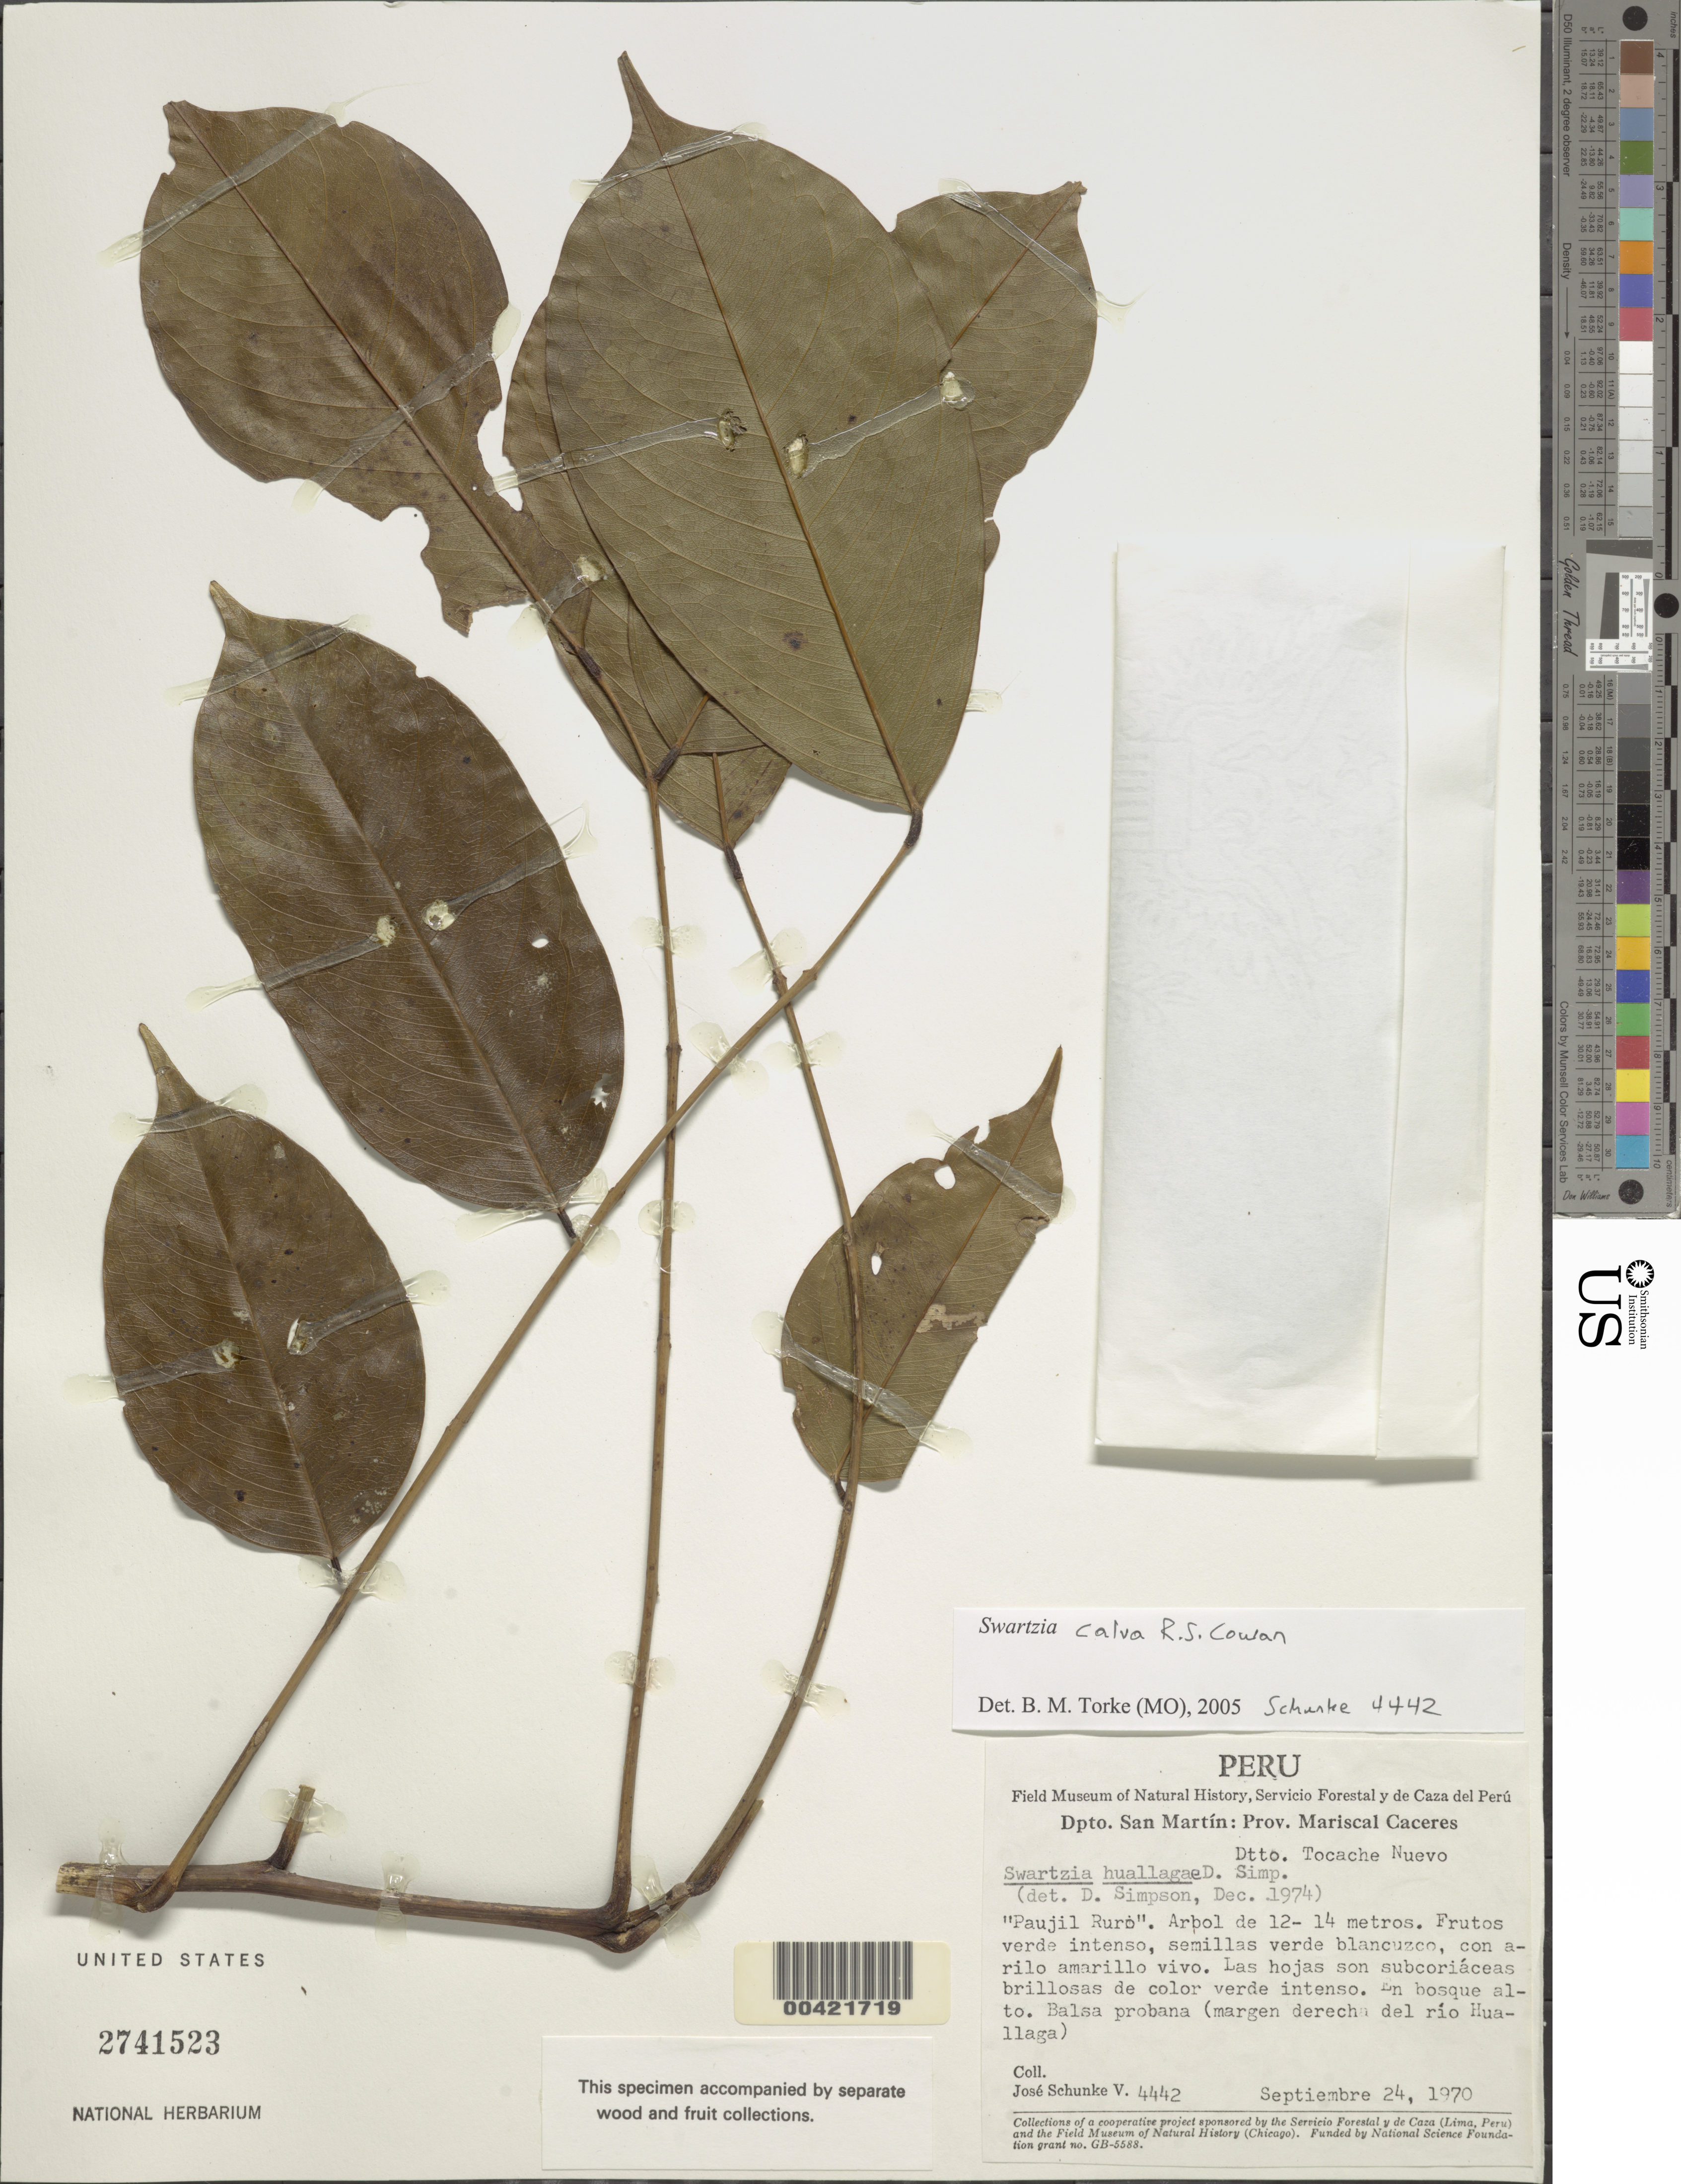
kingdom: Plantae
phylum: Tracheophyta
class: Magnoliopsida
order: Fabales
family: Fabaceae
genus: Swartzia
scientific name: Swartzia calva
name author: R.S. Cowan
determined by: Simpson, D. R.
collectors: J. Schunke Vigo et al.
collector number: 4442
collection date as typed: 24 Sep 1970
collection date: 1970-09-24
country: Peru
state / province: San Martín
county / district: Mariscal Cáceres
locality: Rio Huallaga, margen Derecha del; Balsa Probana; dtto. Tocache Nuevo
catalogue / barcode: US 2741523